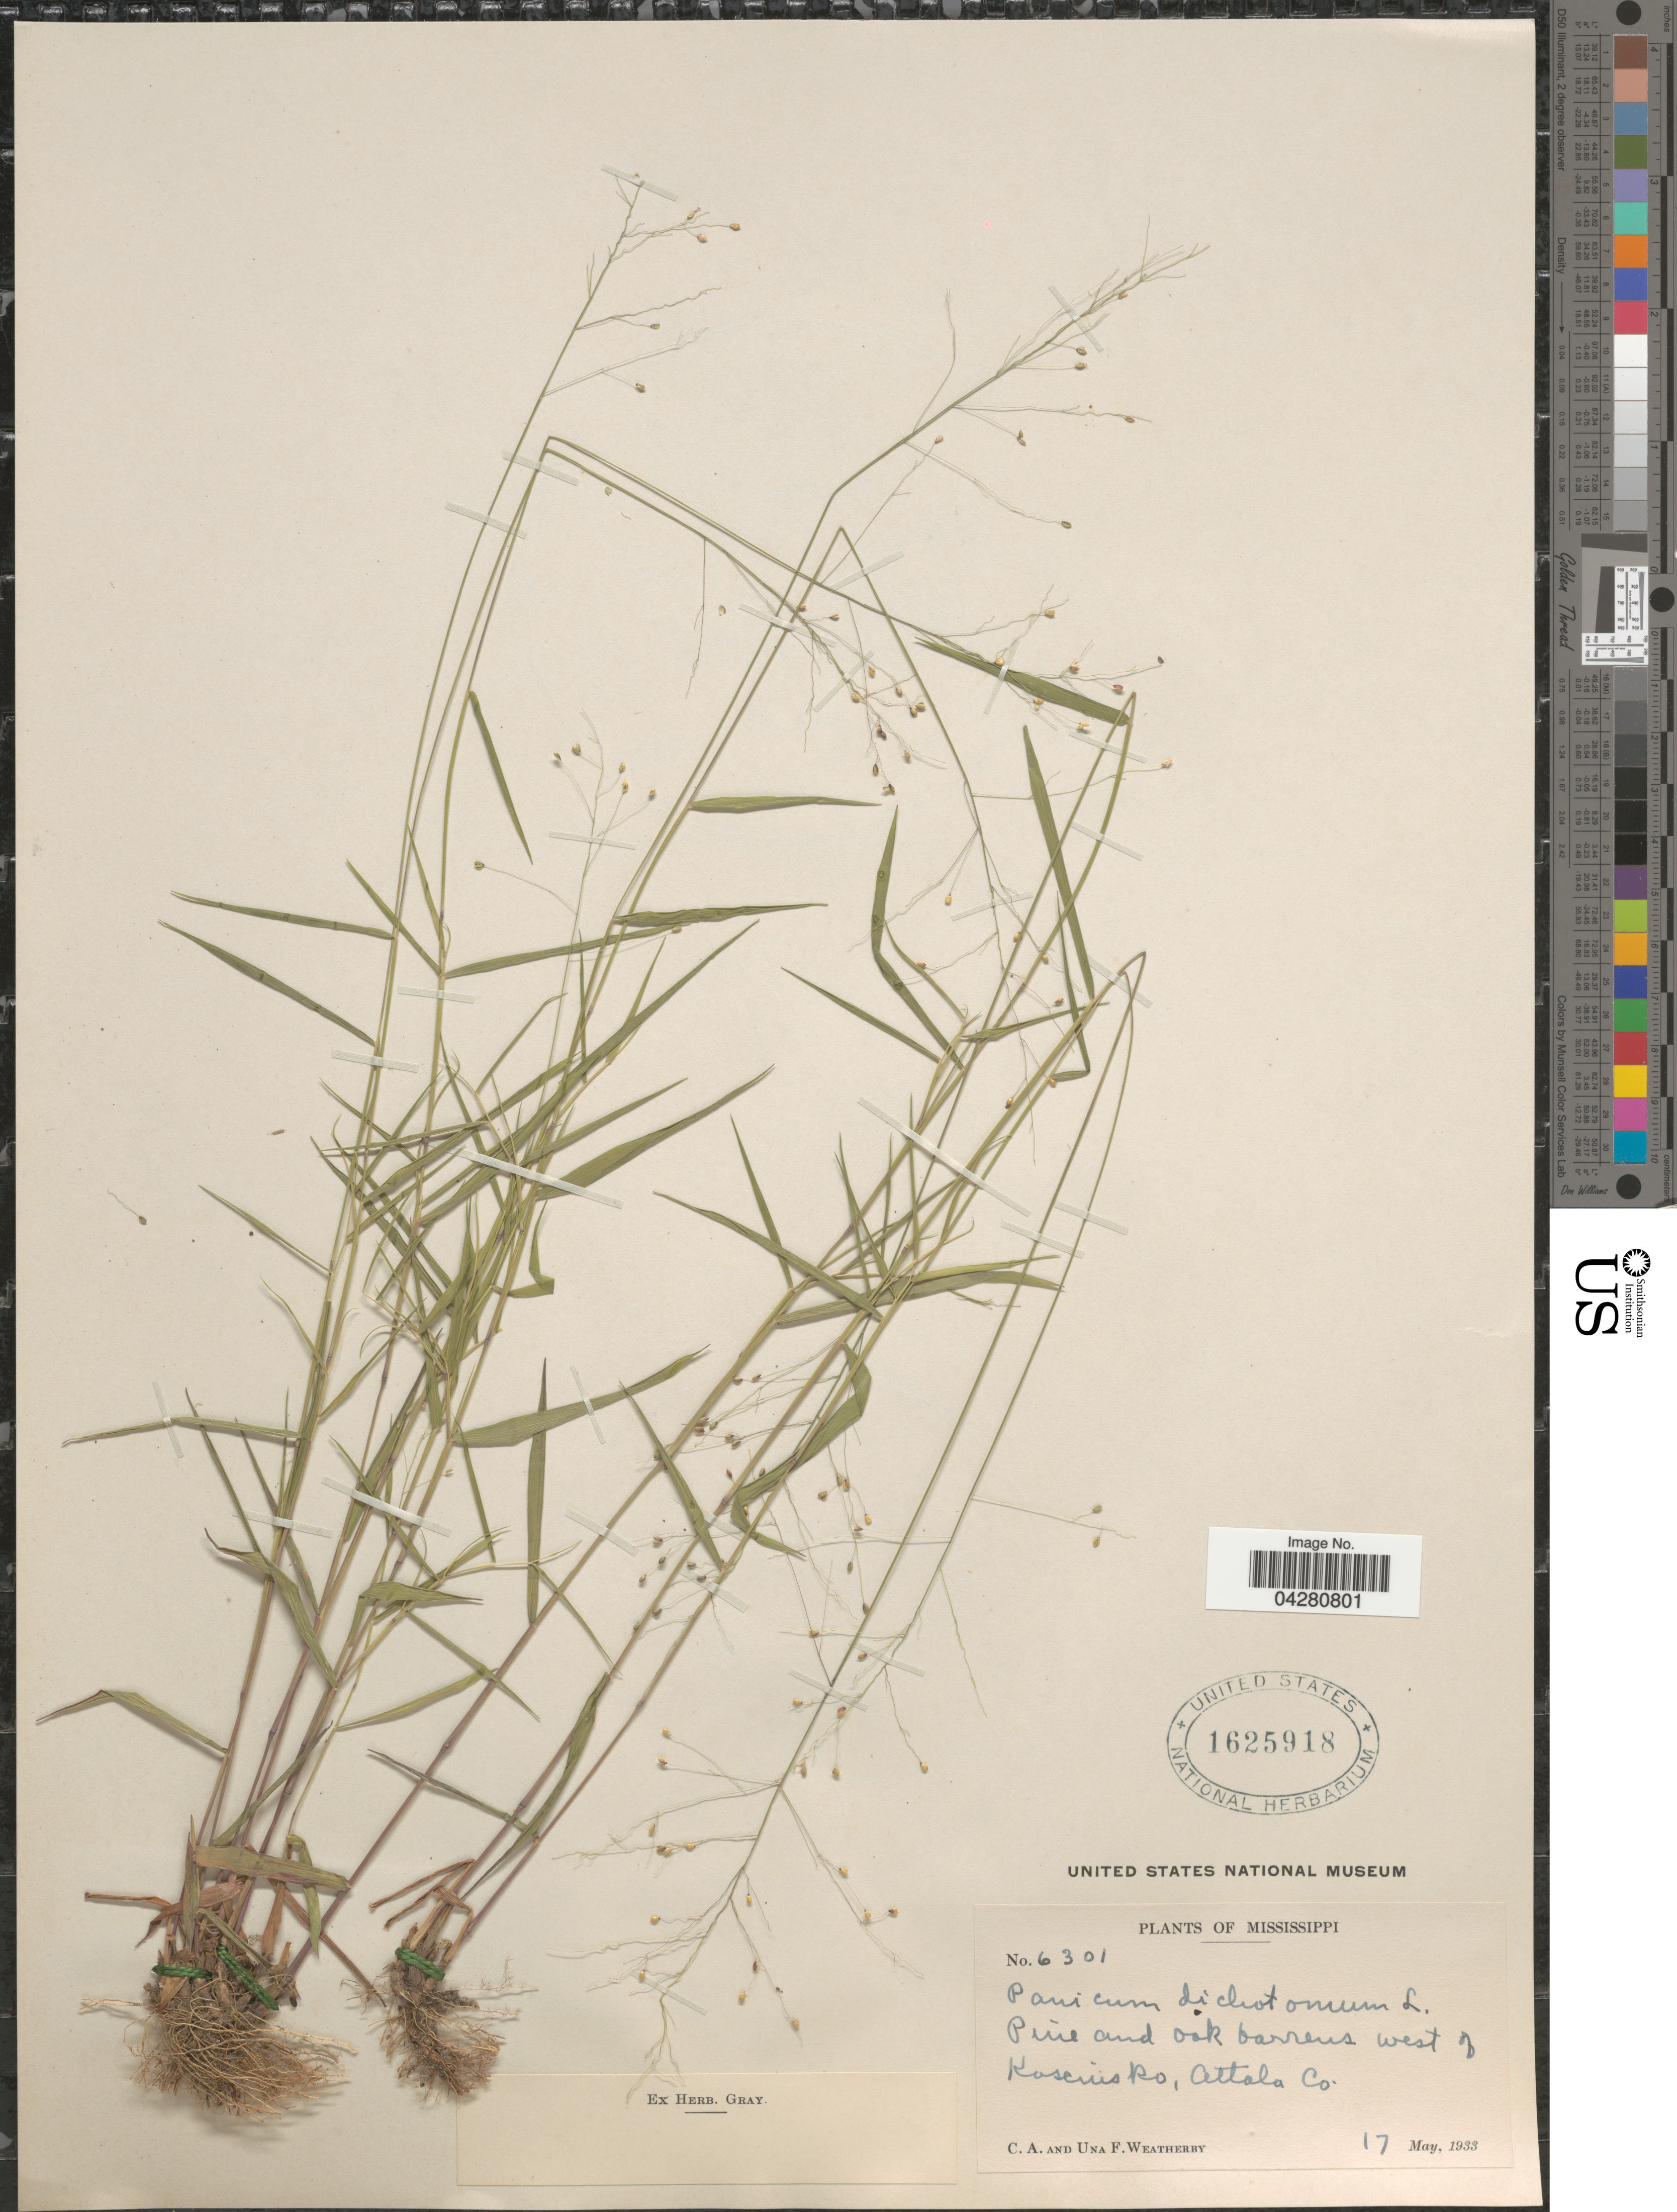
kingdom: Plantae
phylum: Tracheophyta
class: Liliopsida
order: Poales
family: Poaceae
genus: Dichanthelium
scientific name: Dichanthelium dichotomum var. dichotomum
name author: (L.) Gould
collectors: C. A. Weatherby & U. Weatherby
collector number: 6301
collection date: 1933-05-17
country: United States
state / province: Mississippi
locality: Pine and oak barrens west of Kosciusko, Attala Co.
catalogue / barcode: US 1625918